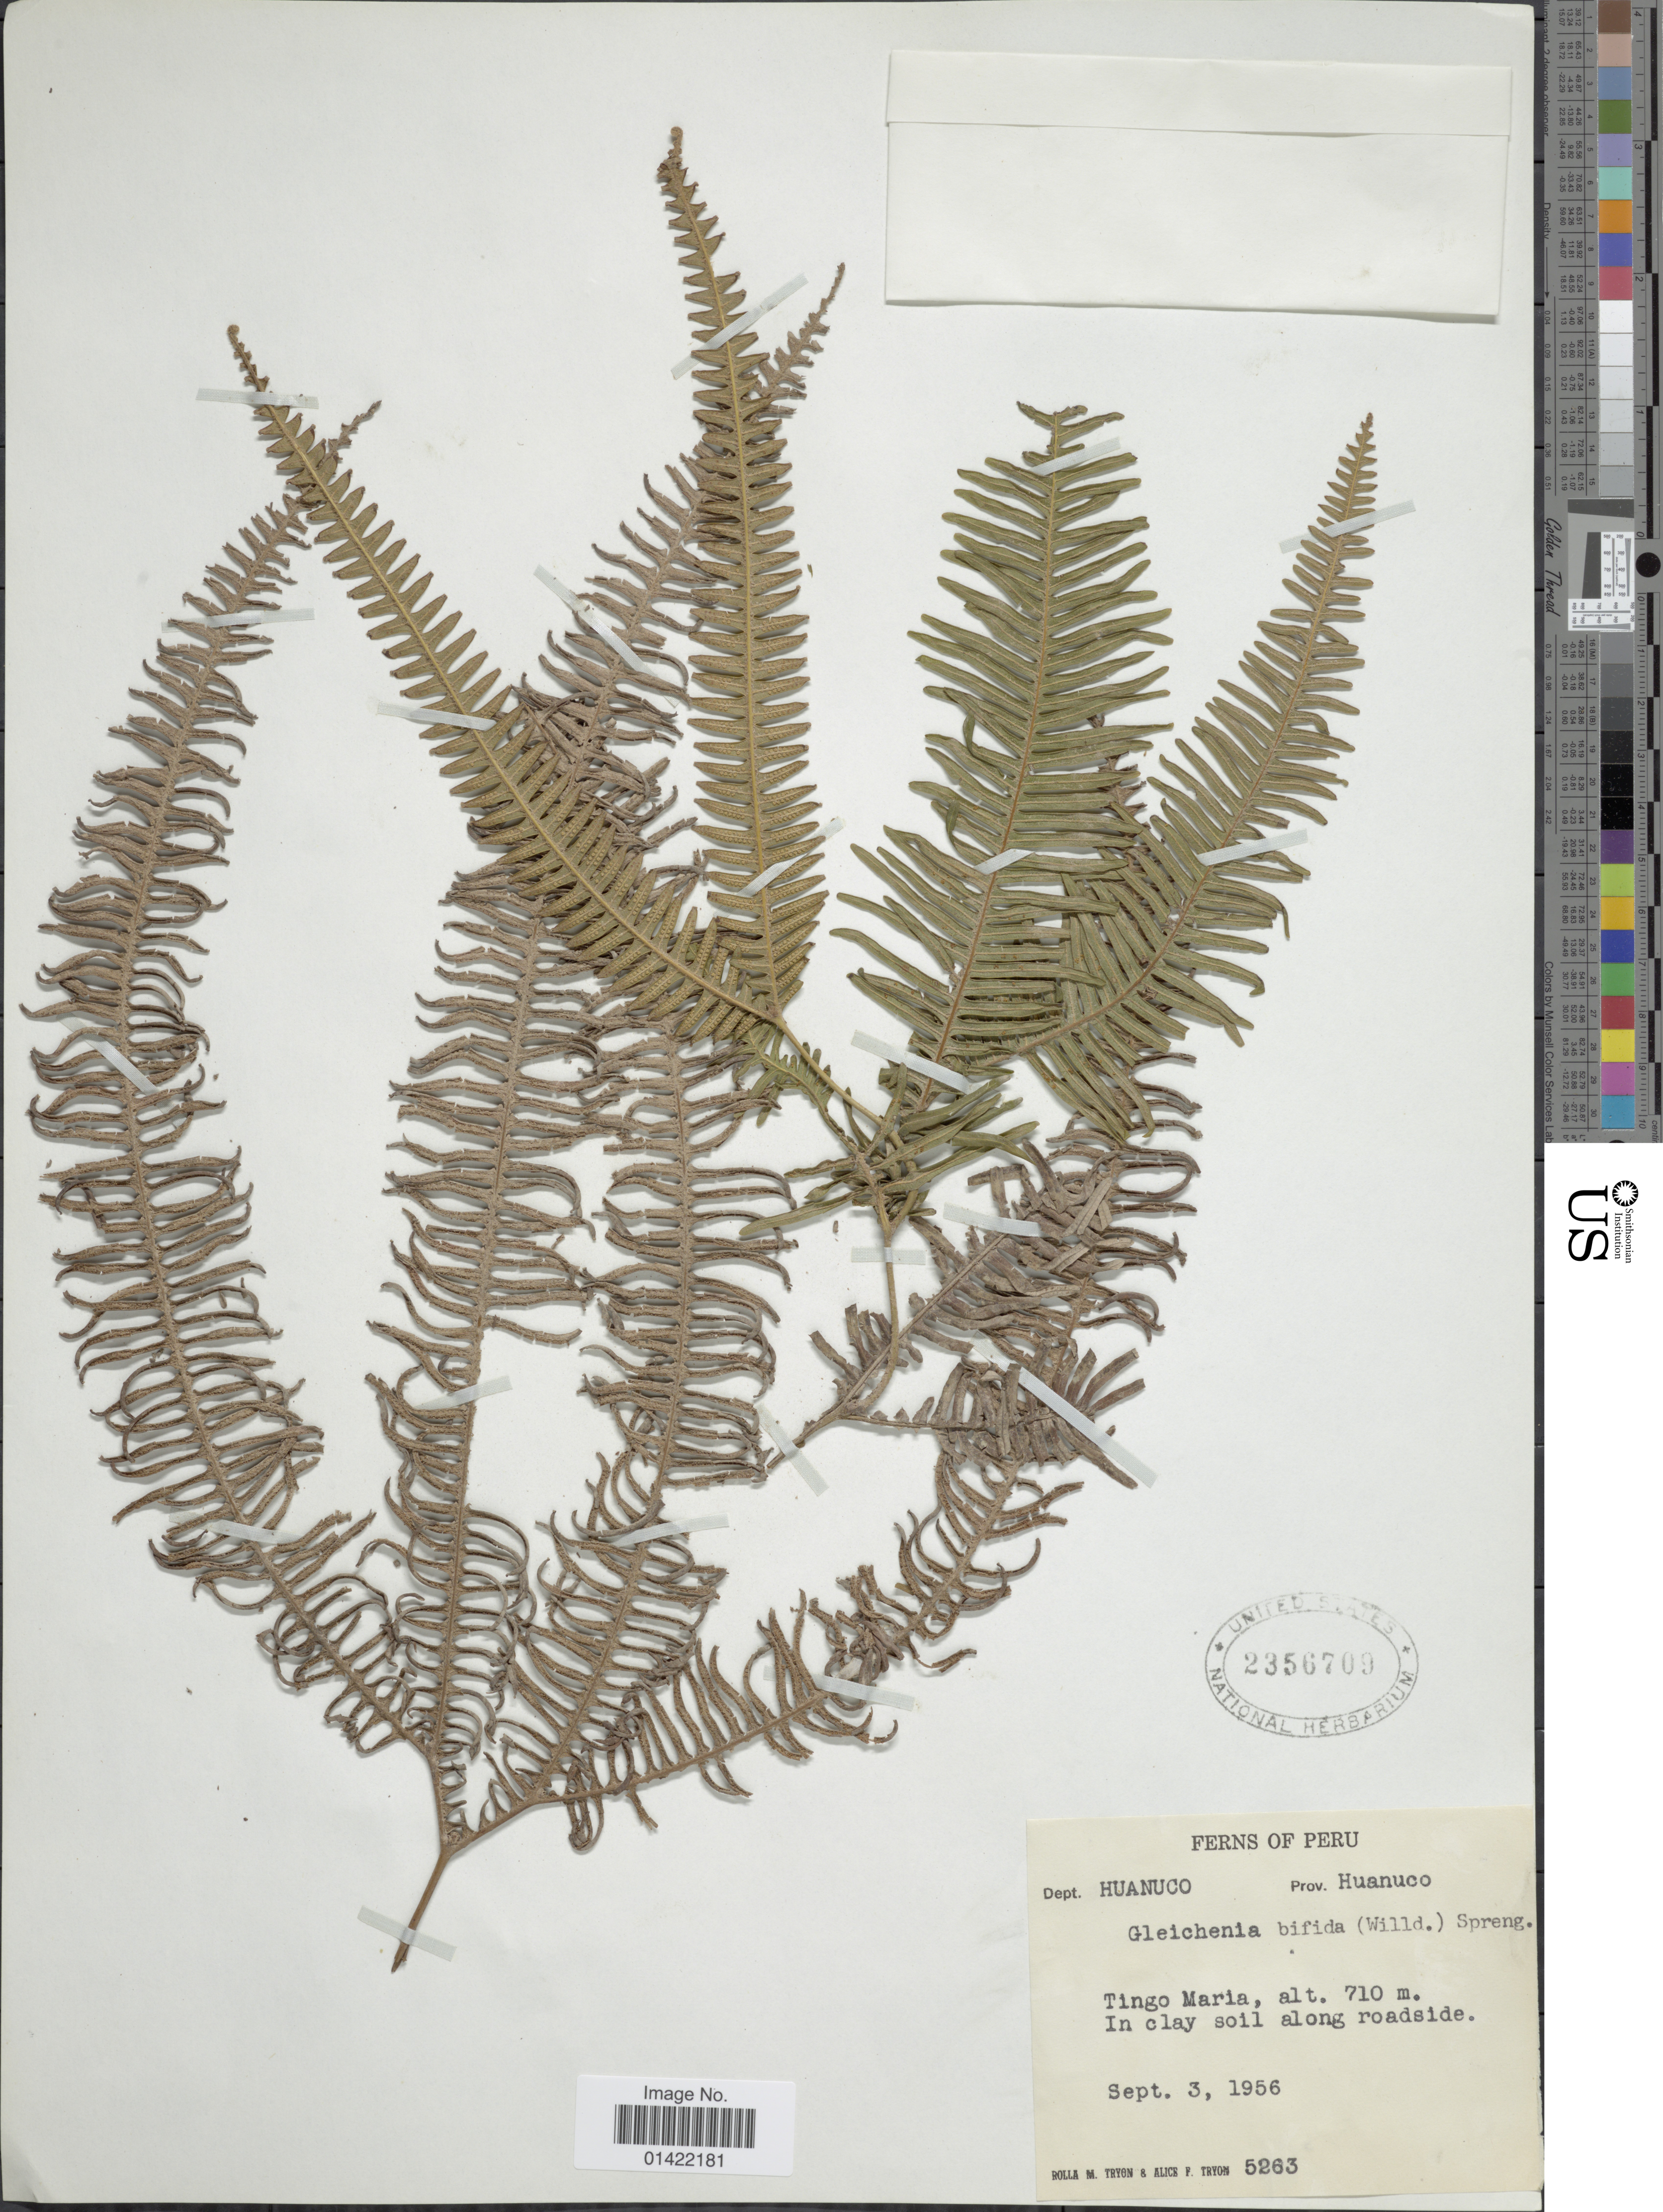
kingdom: Plantae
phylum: Tracheophyta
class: Polypodiopsida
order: Gleicheniales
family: Gleicheniaceae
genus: Sticherus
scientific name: Sticherus bifidus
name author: (Willd.) Ching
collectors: R. M. Tryon & A. F. Tryon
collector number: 5263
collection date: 1956-09-03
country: Peru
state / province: Huánuco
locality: Dept. Huanuco, Tingo Maria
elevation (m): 710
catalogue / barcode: US 2356709